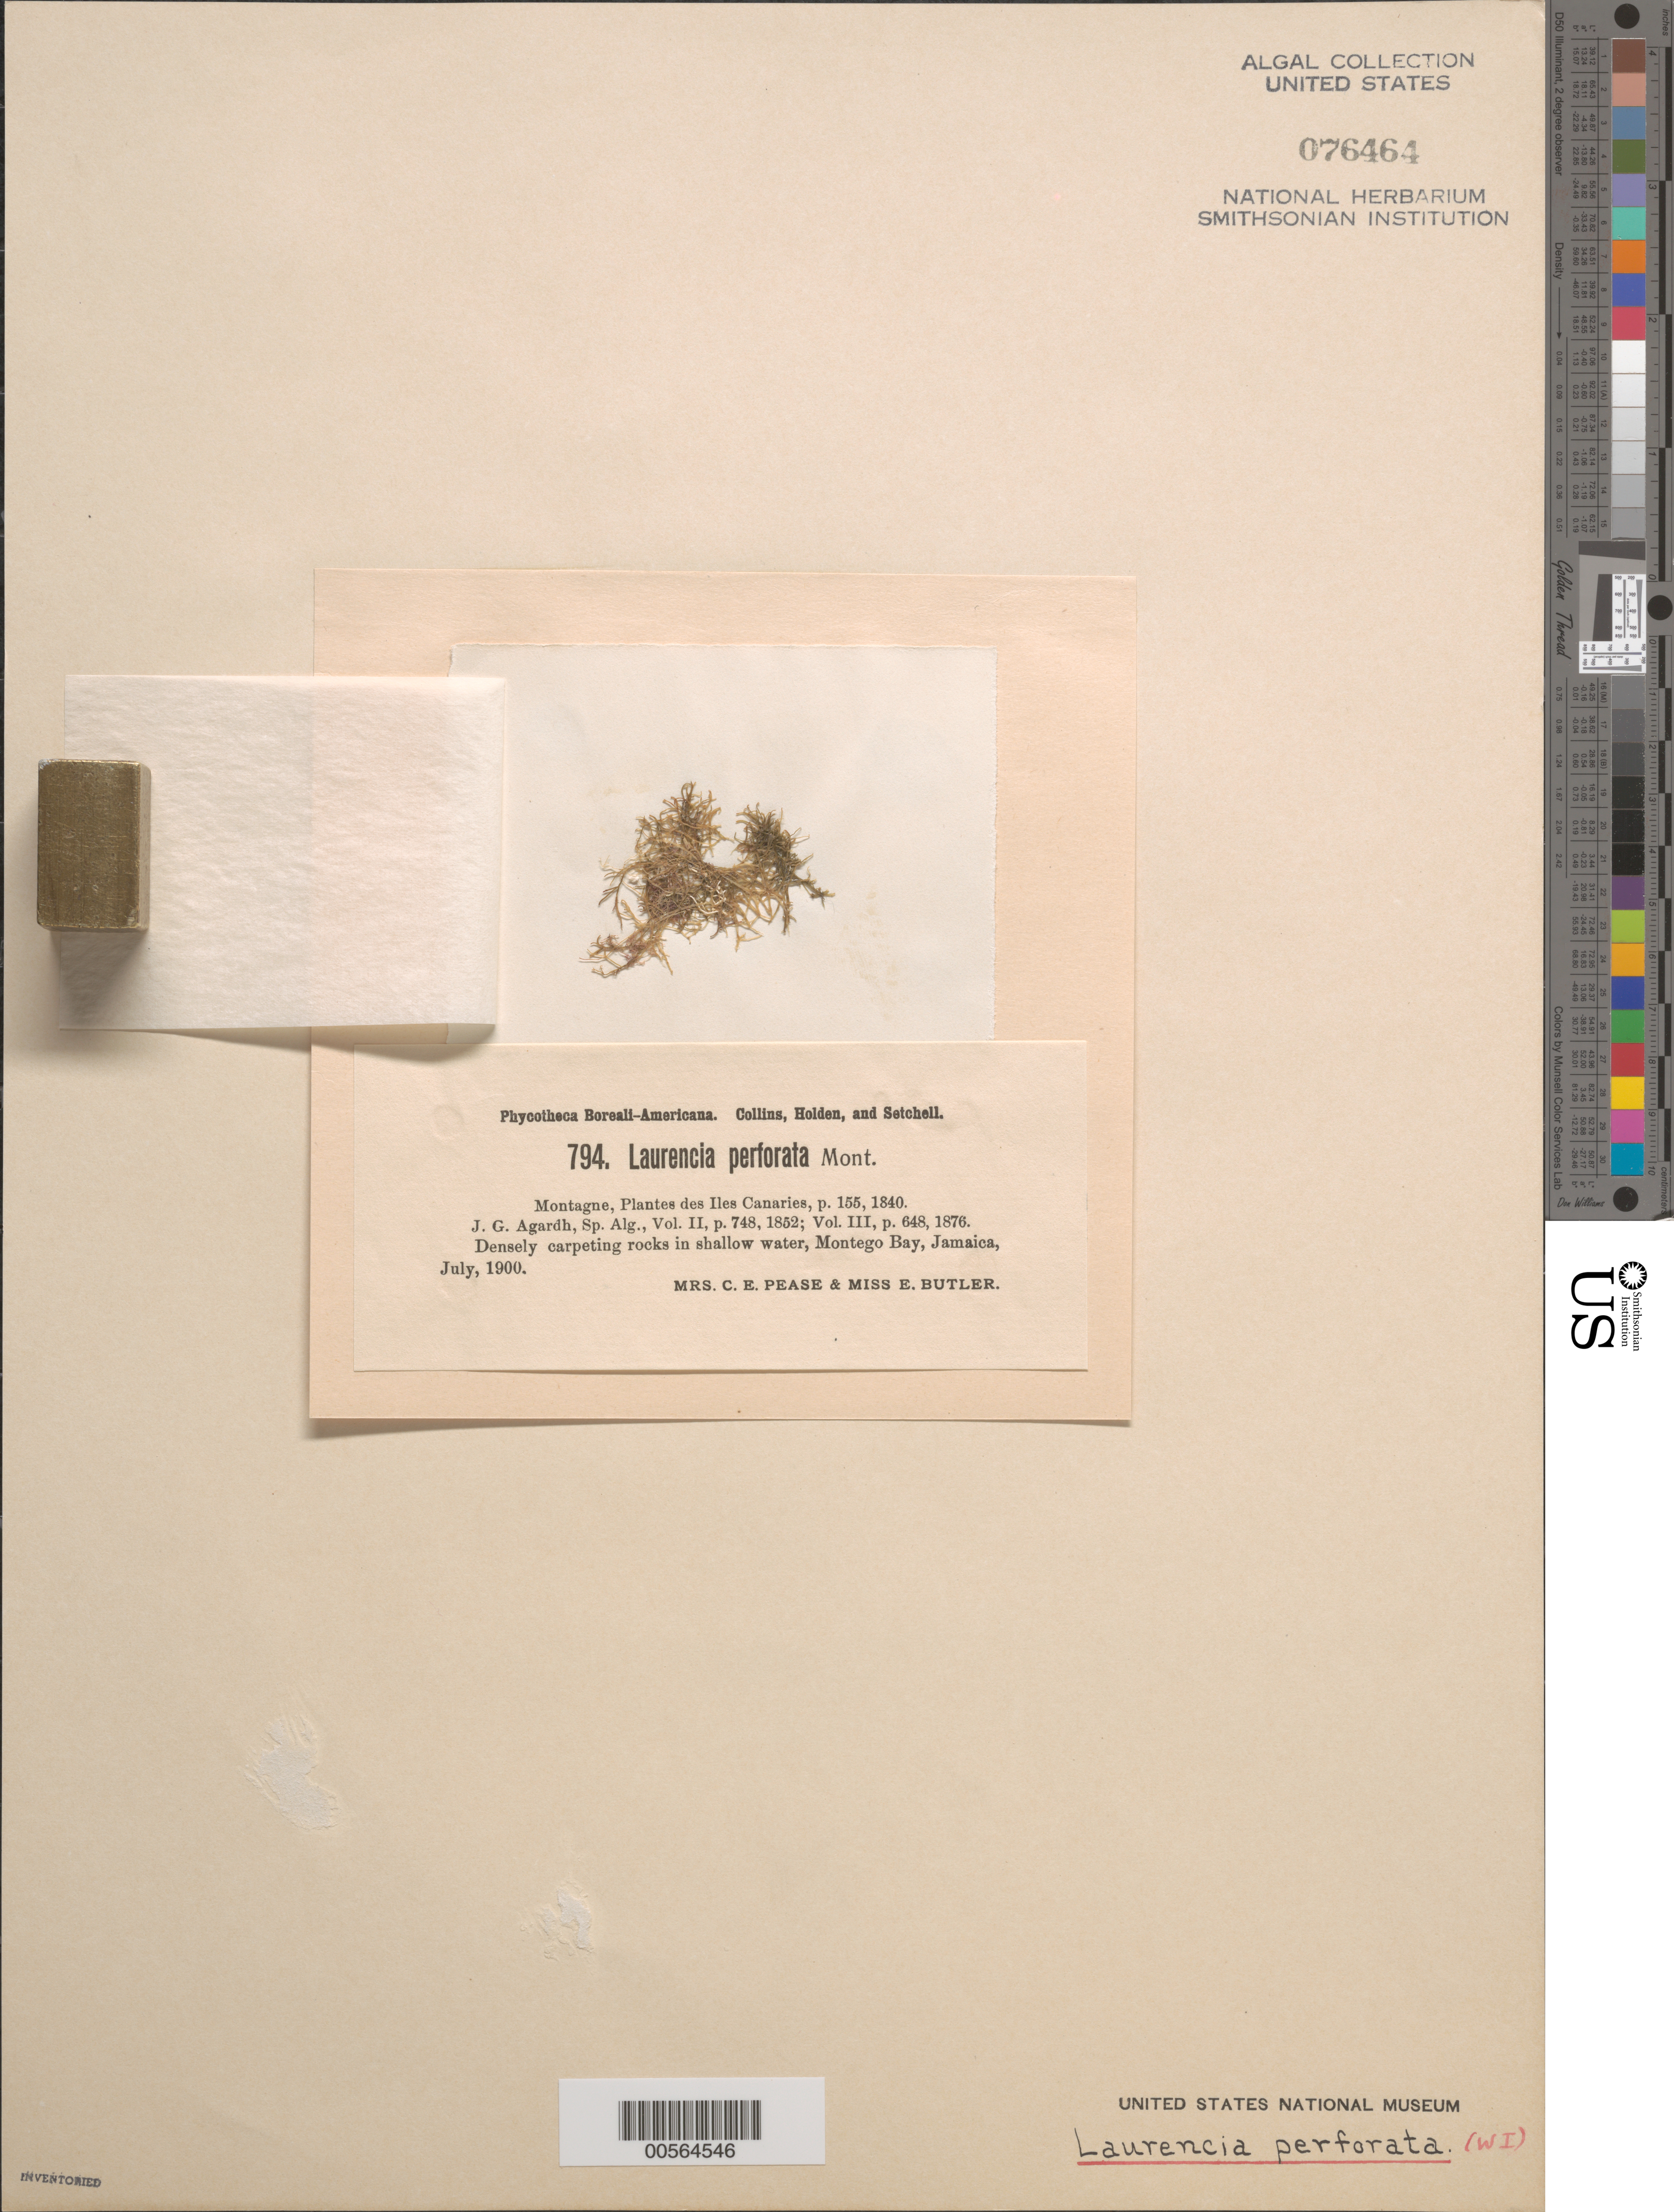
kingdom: Plantae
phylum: Rhodophyta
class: Florideophyceae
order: Ceramiales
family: Rhodomelaceae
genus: Palisada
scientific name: Palisada perforata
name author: (Bory) K.W. Nam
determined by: Algae name updating Project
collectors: C. Pease & E. Butler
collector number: PB-A 764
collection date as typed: Jul 1900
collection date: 1900-07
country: Jamaica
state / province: Saint James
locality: Montego Bay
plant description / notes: Collins, Holden & Setchell, Phycotheca Boreali-Americana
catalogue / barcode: US 76464